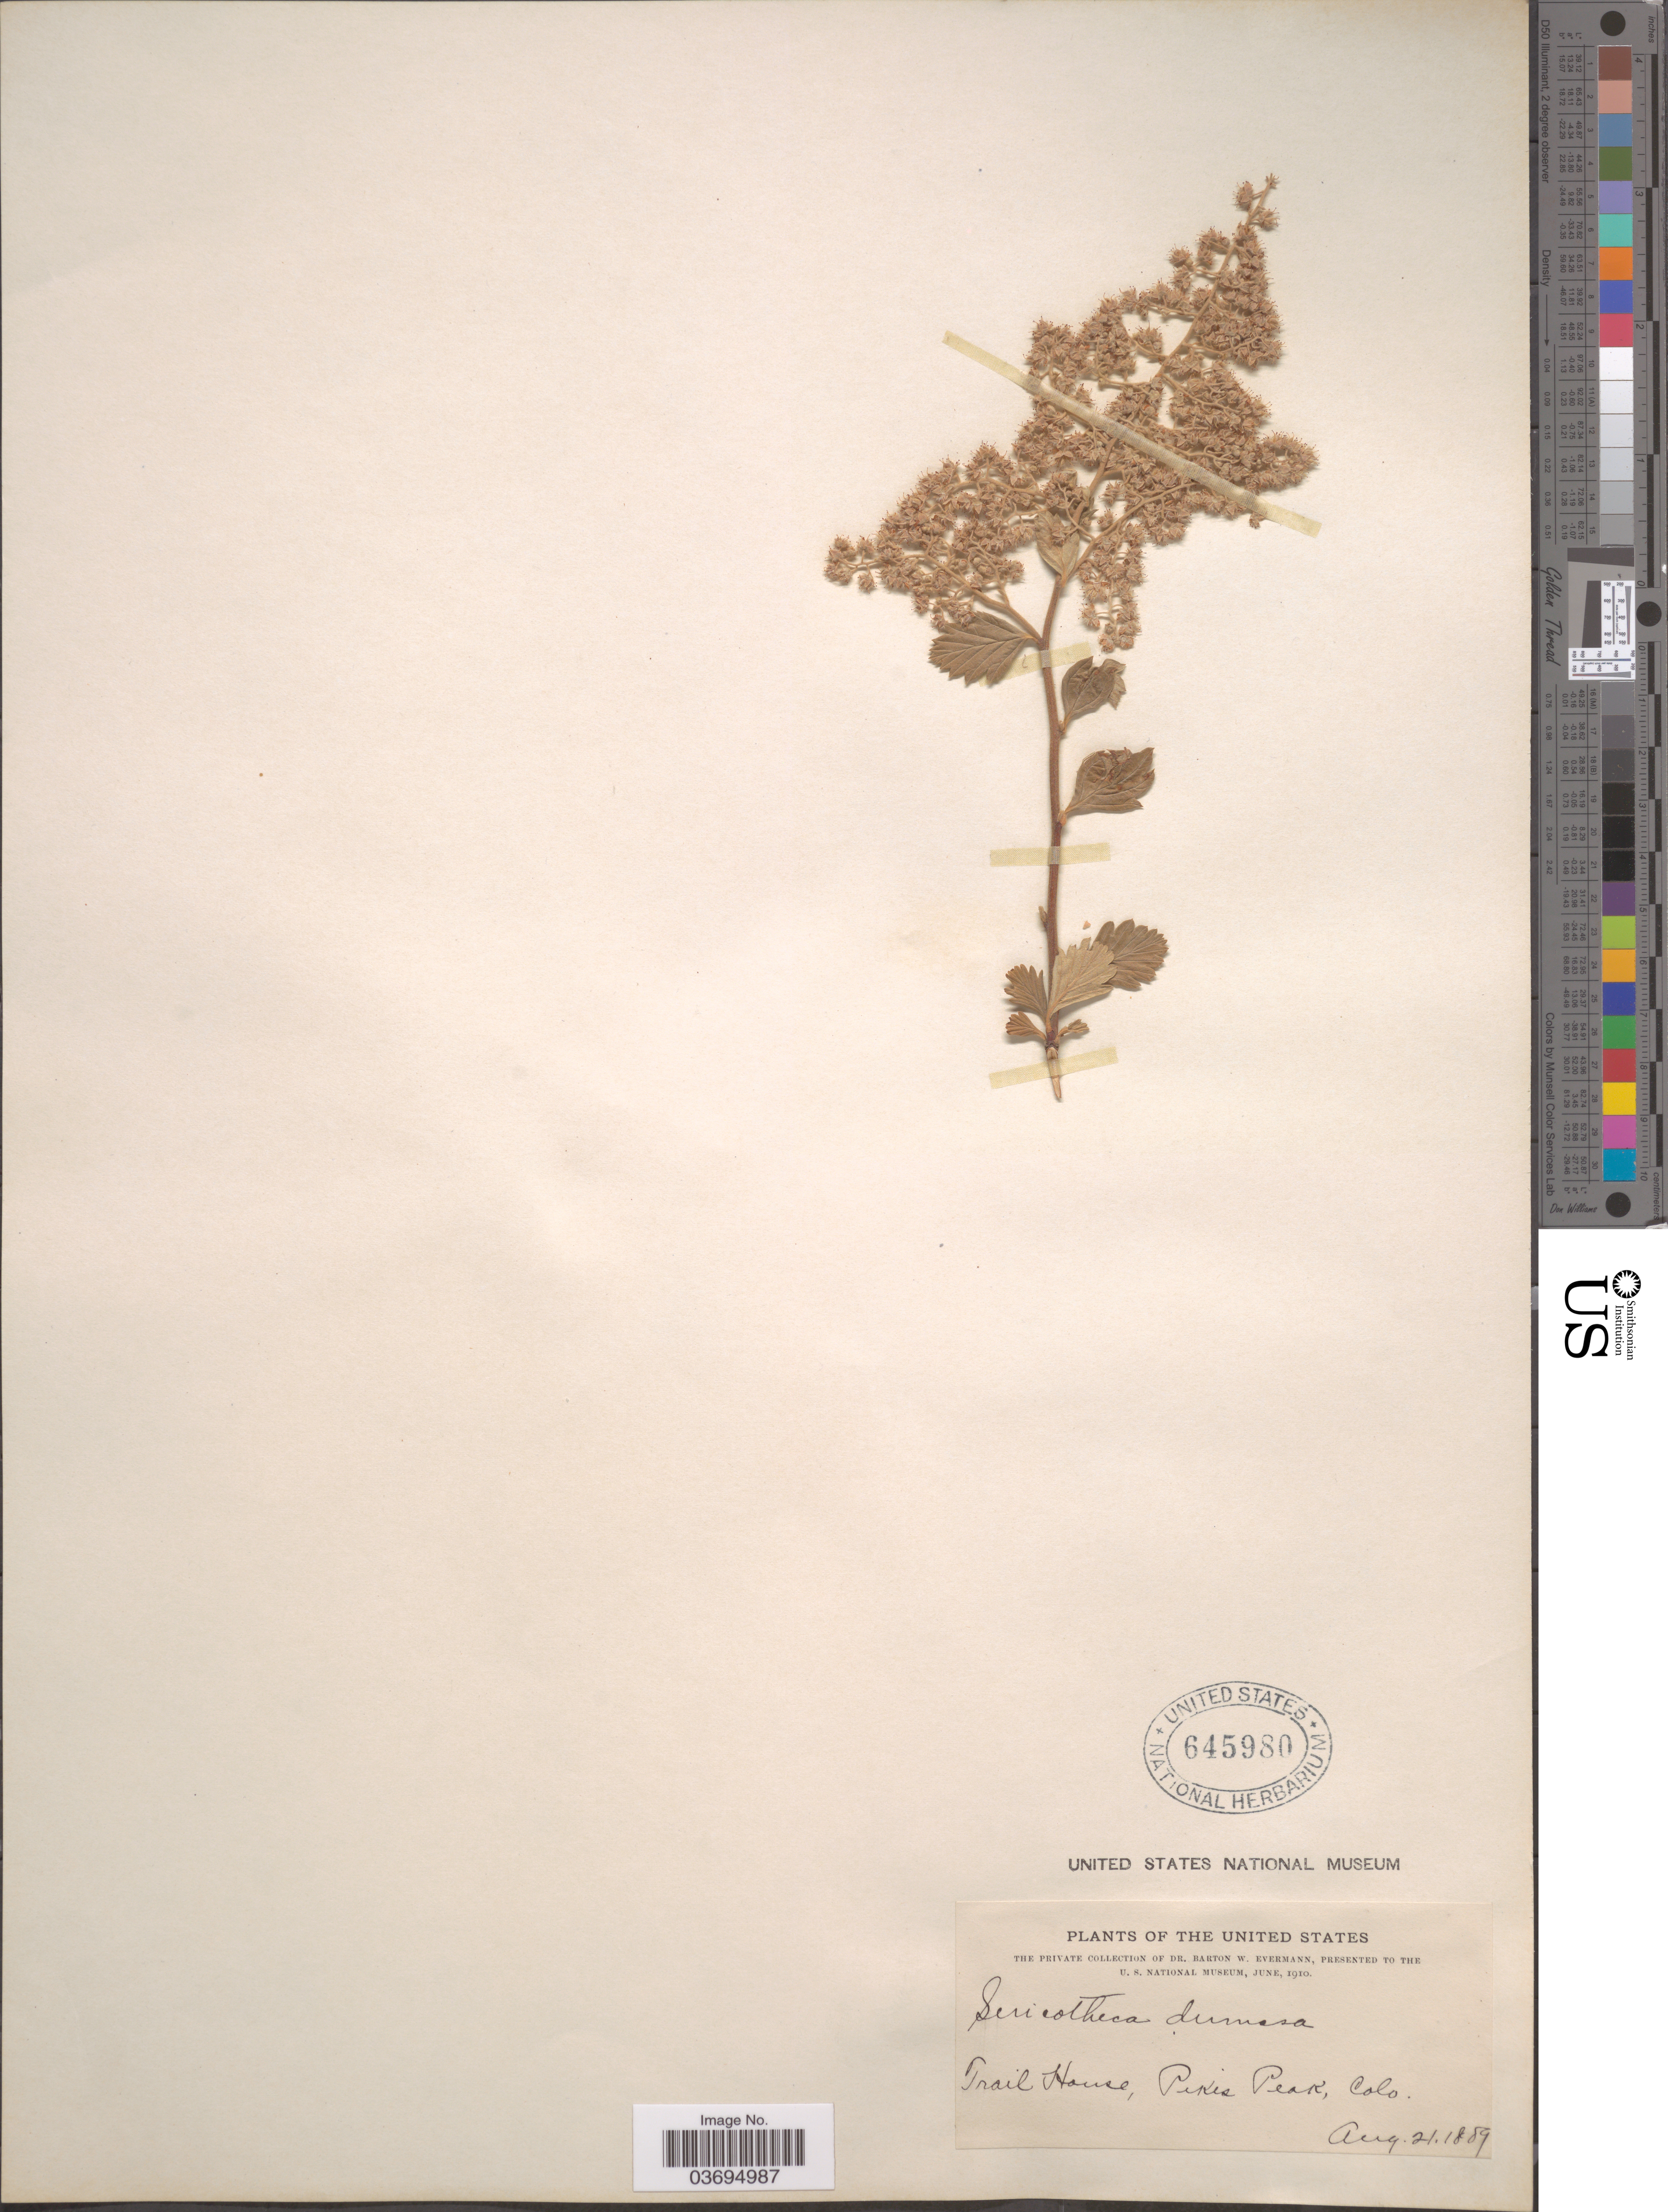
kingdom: Plantae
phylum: Tracheophyta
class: Magnoliopsida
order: Rosales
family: Rosaceae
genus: Holodiscus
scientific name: Holodiscus discolor var. dumosus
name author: Maxim. ex J.M. Coult.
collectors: B. W. Evermann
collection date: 1889-08-21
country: United States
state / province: Colorado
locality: Trail House, Pikes Peak.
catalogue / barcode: US 645980